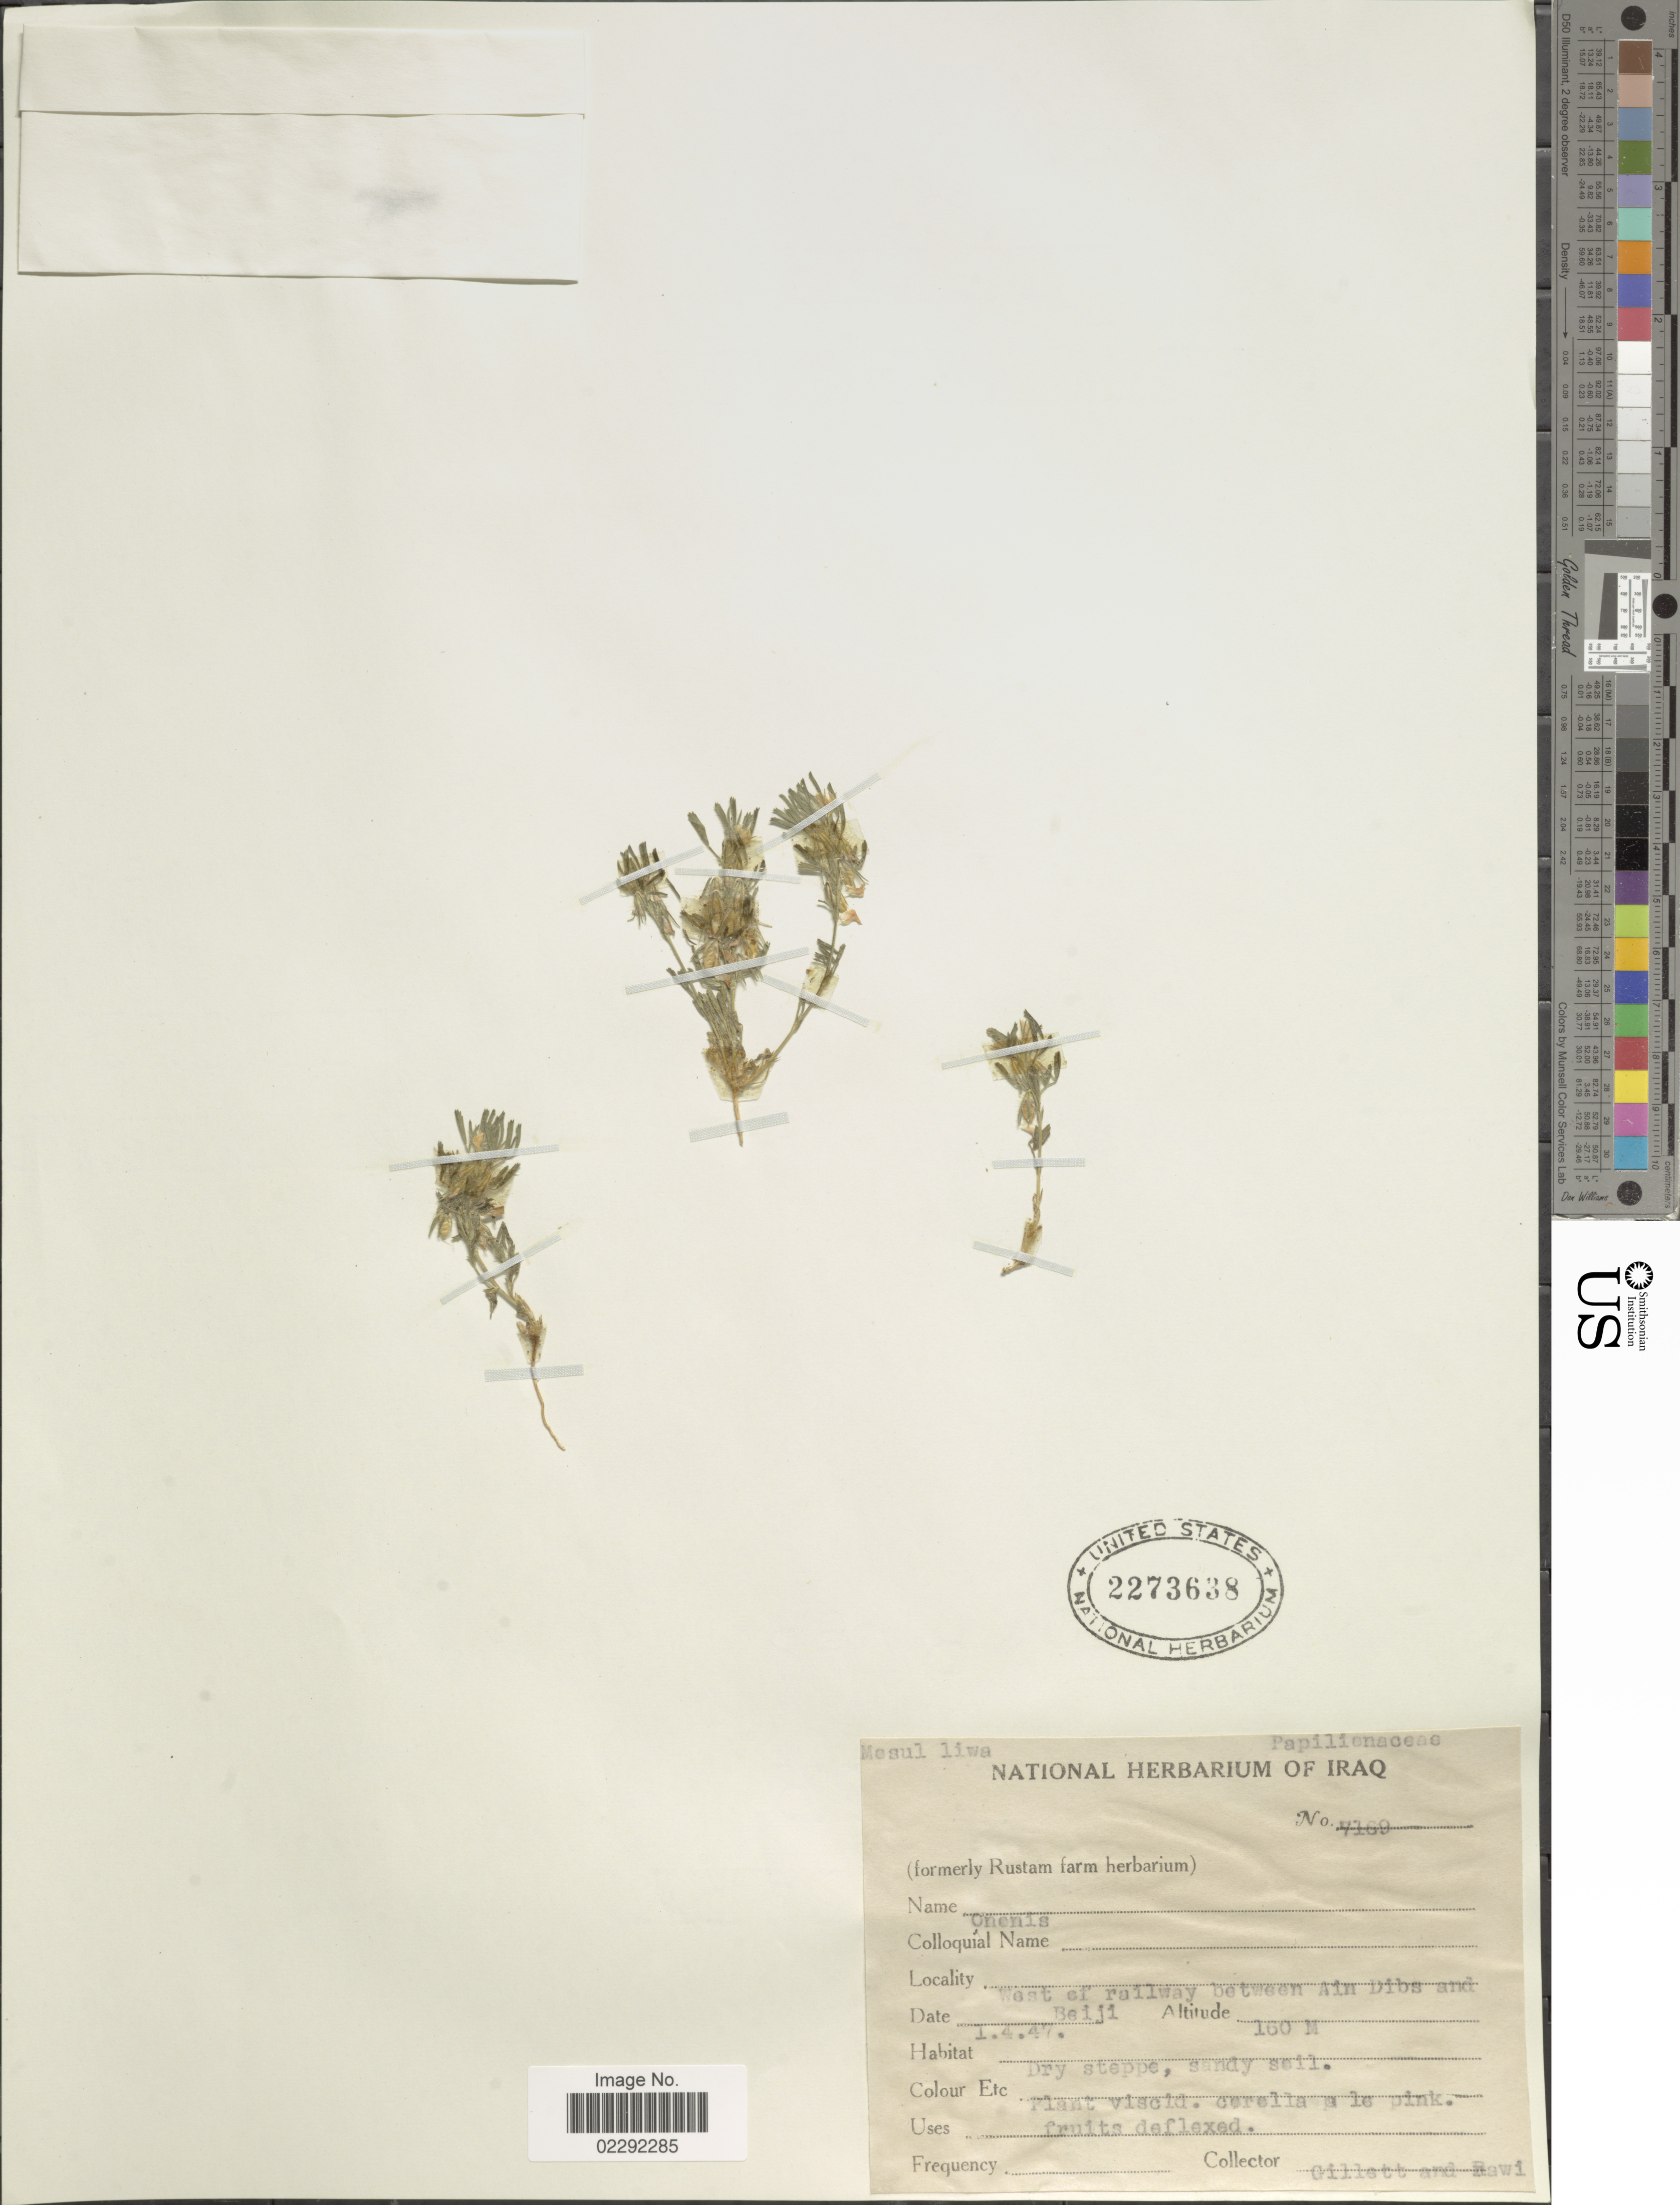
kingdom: Plantae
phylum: Tracheophyta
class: Magnoliopsida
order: Fabales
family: Fabaceae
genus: Ononis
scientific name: Ononis sp.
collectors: Gillett, -- & -. Rawi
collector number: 7169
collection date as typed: Transcribed d/m/y: 1/4/47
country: Iraq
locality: Mesul liwa. West of railway between Ain Dibs and Beiji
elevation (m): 160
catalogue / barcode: US 2273638